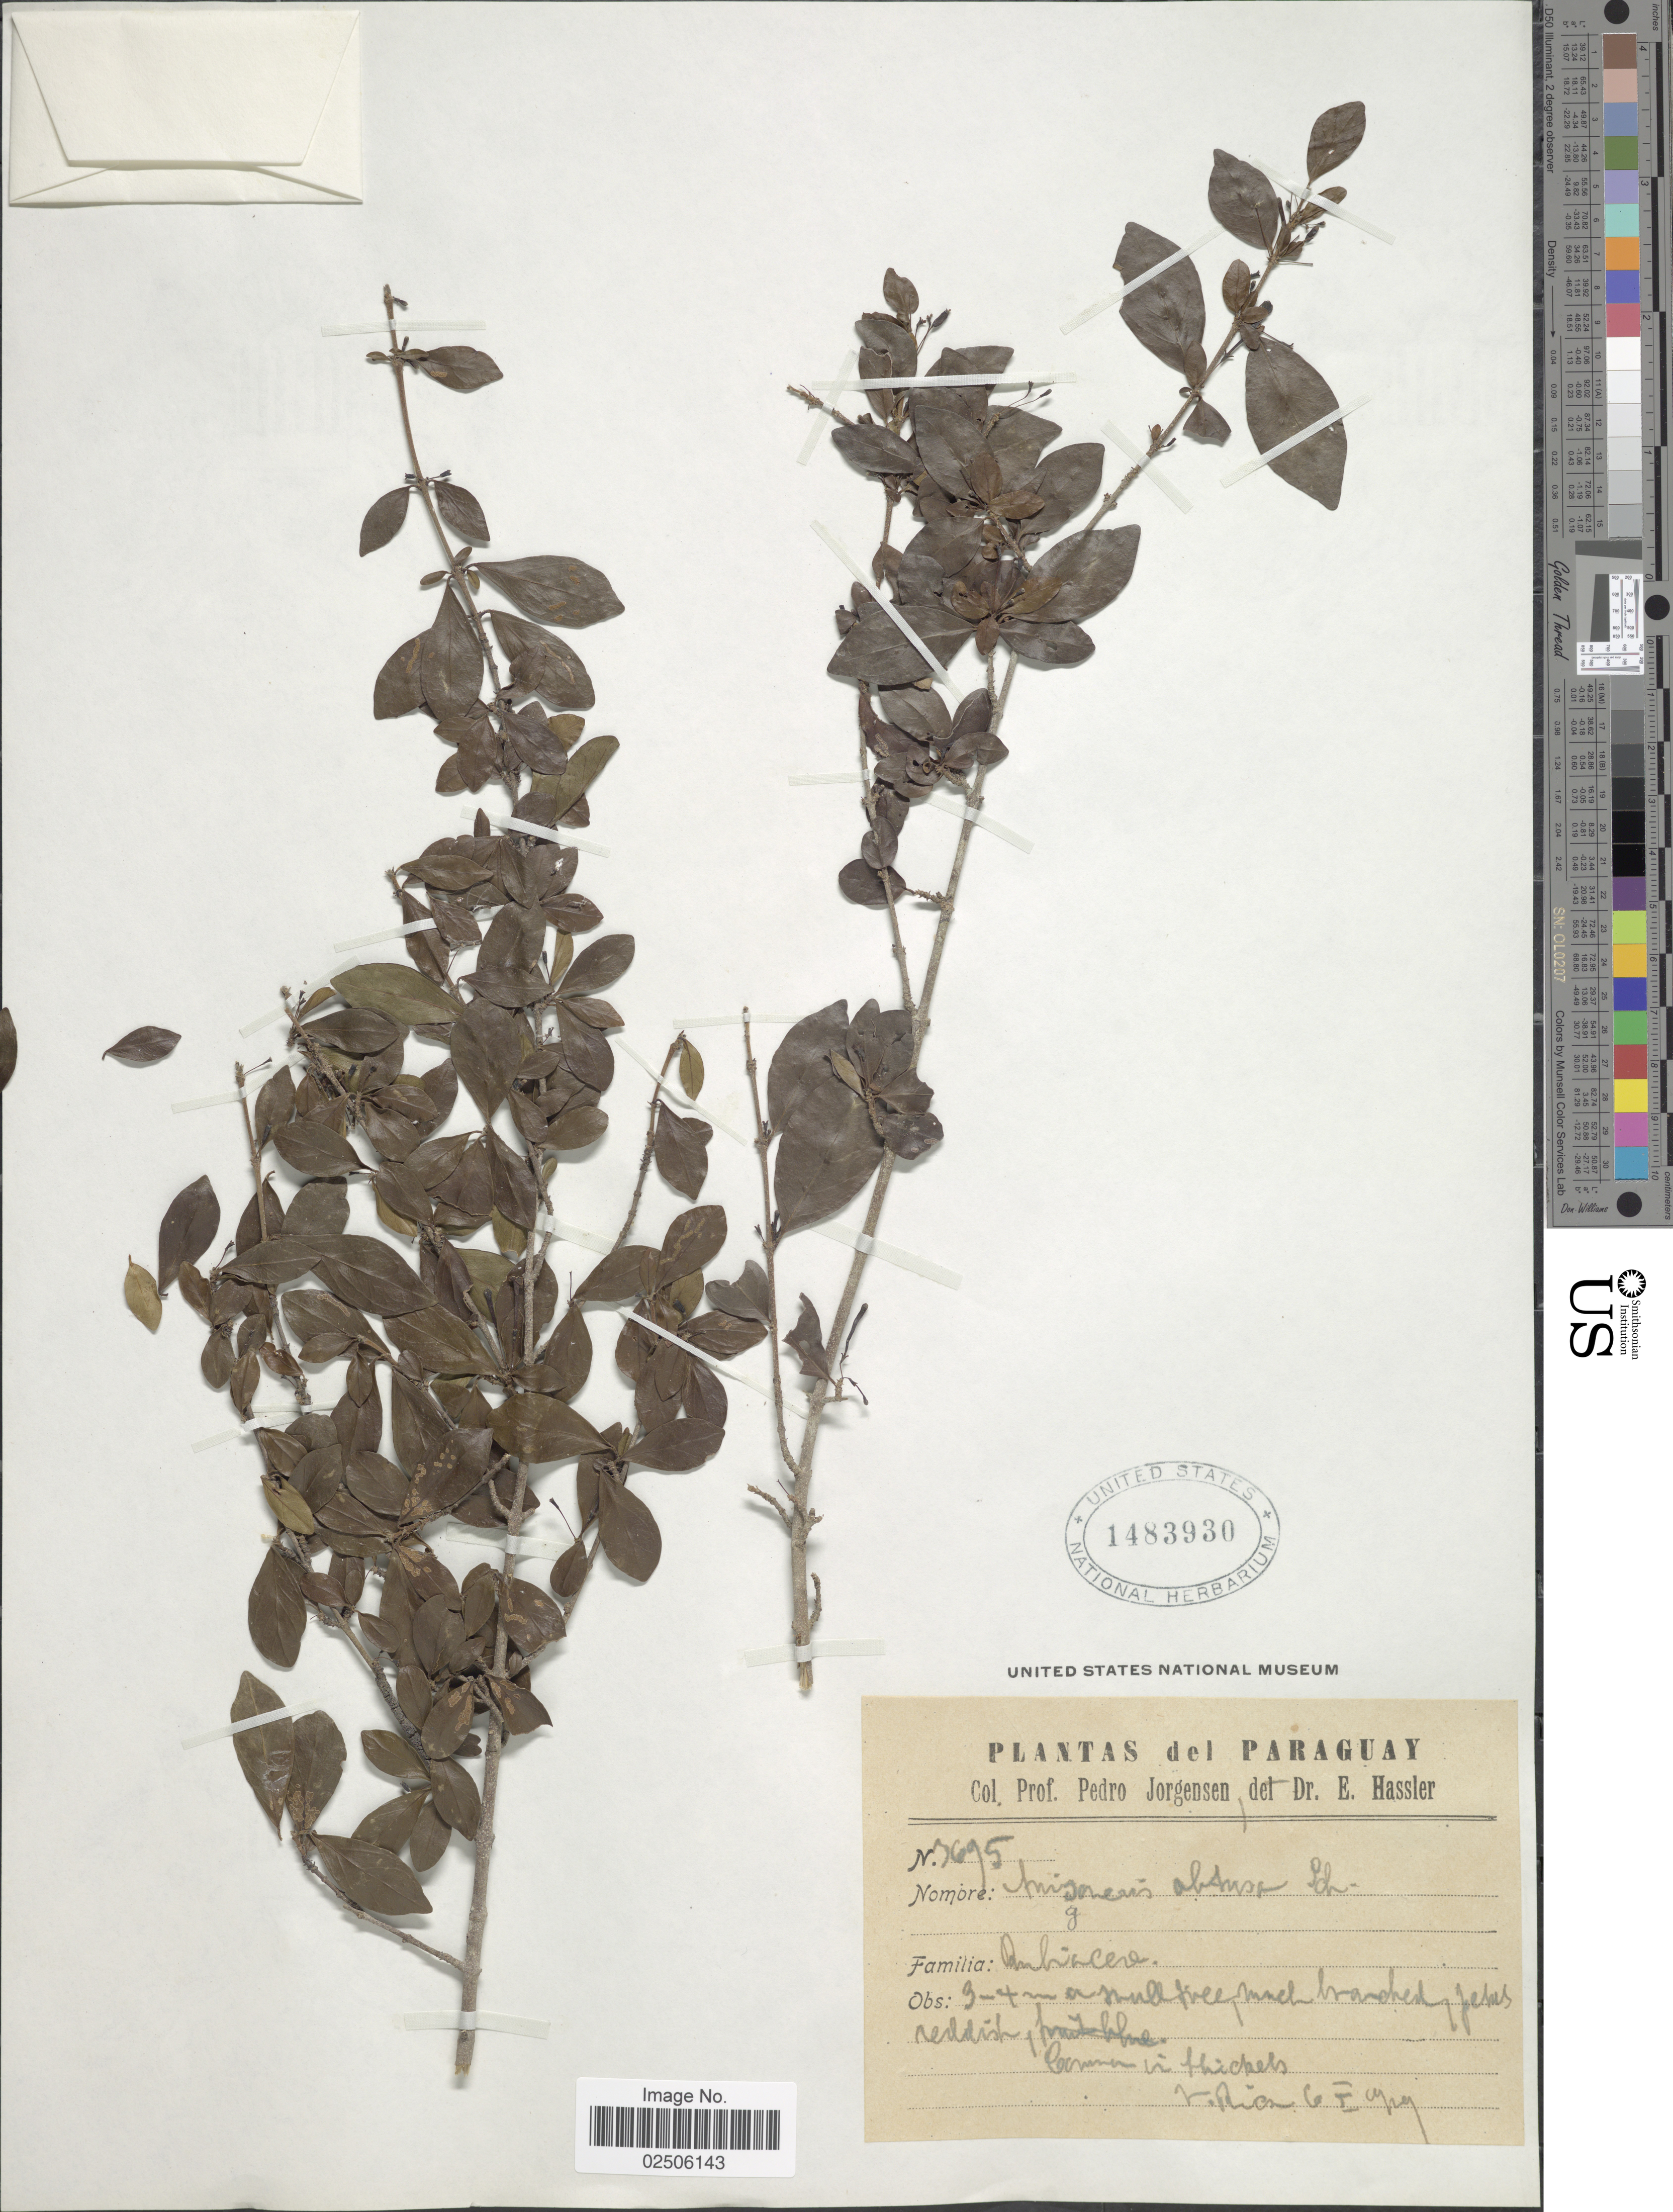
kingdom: Plantae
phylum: Tracheophyta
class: Magnoliopsida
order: Gentianales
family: Rubiaceae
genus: Chomelia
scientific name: Chomelia obtusa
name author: Cham. & Schltdl.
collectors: P. Jörgensen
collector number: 3695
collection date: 1929-10-06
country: Paraguay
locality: V. Riez [unsure placement]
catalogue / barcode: US 1483930